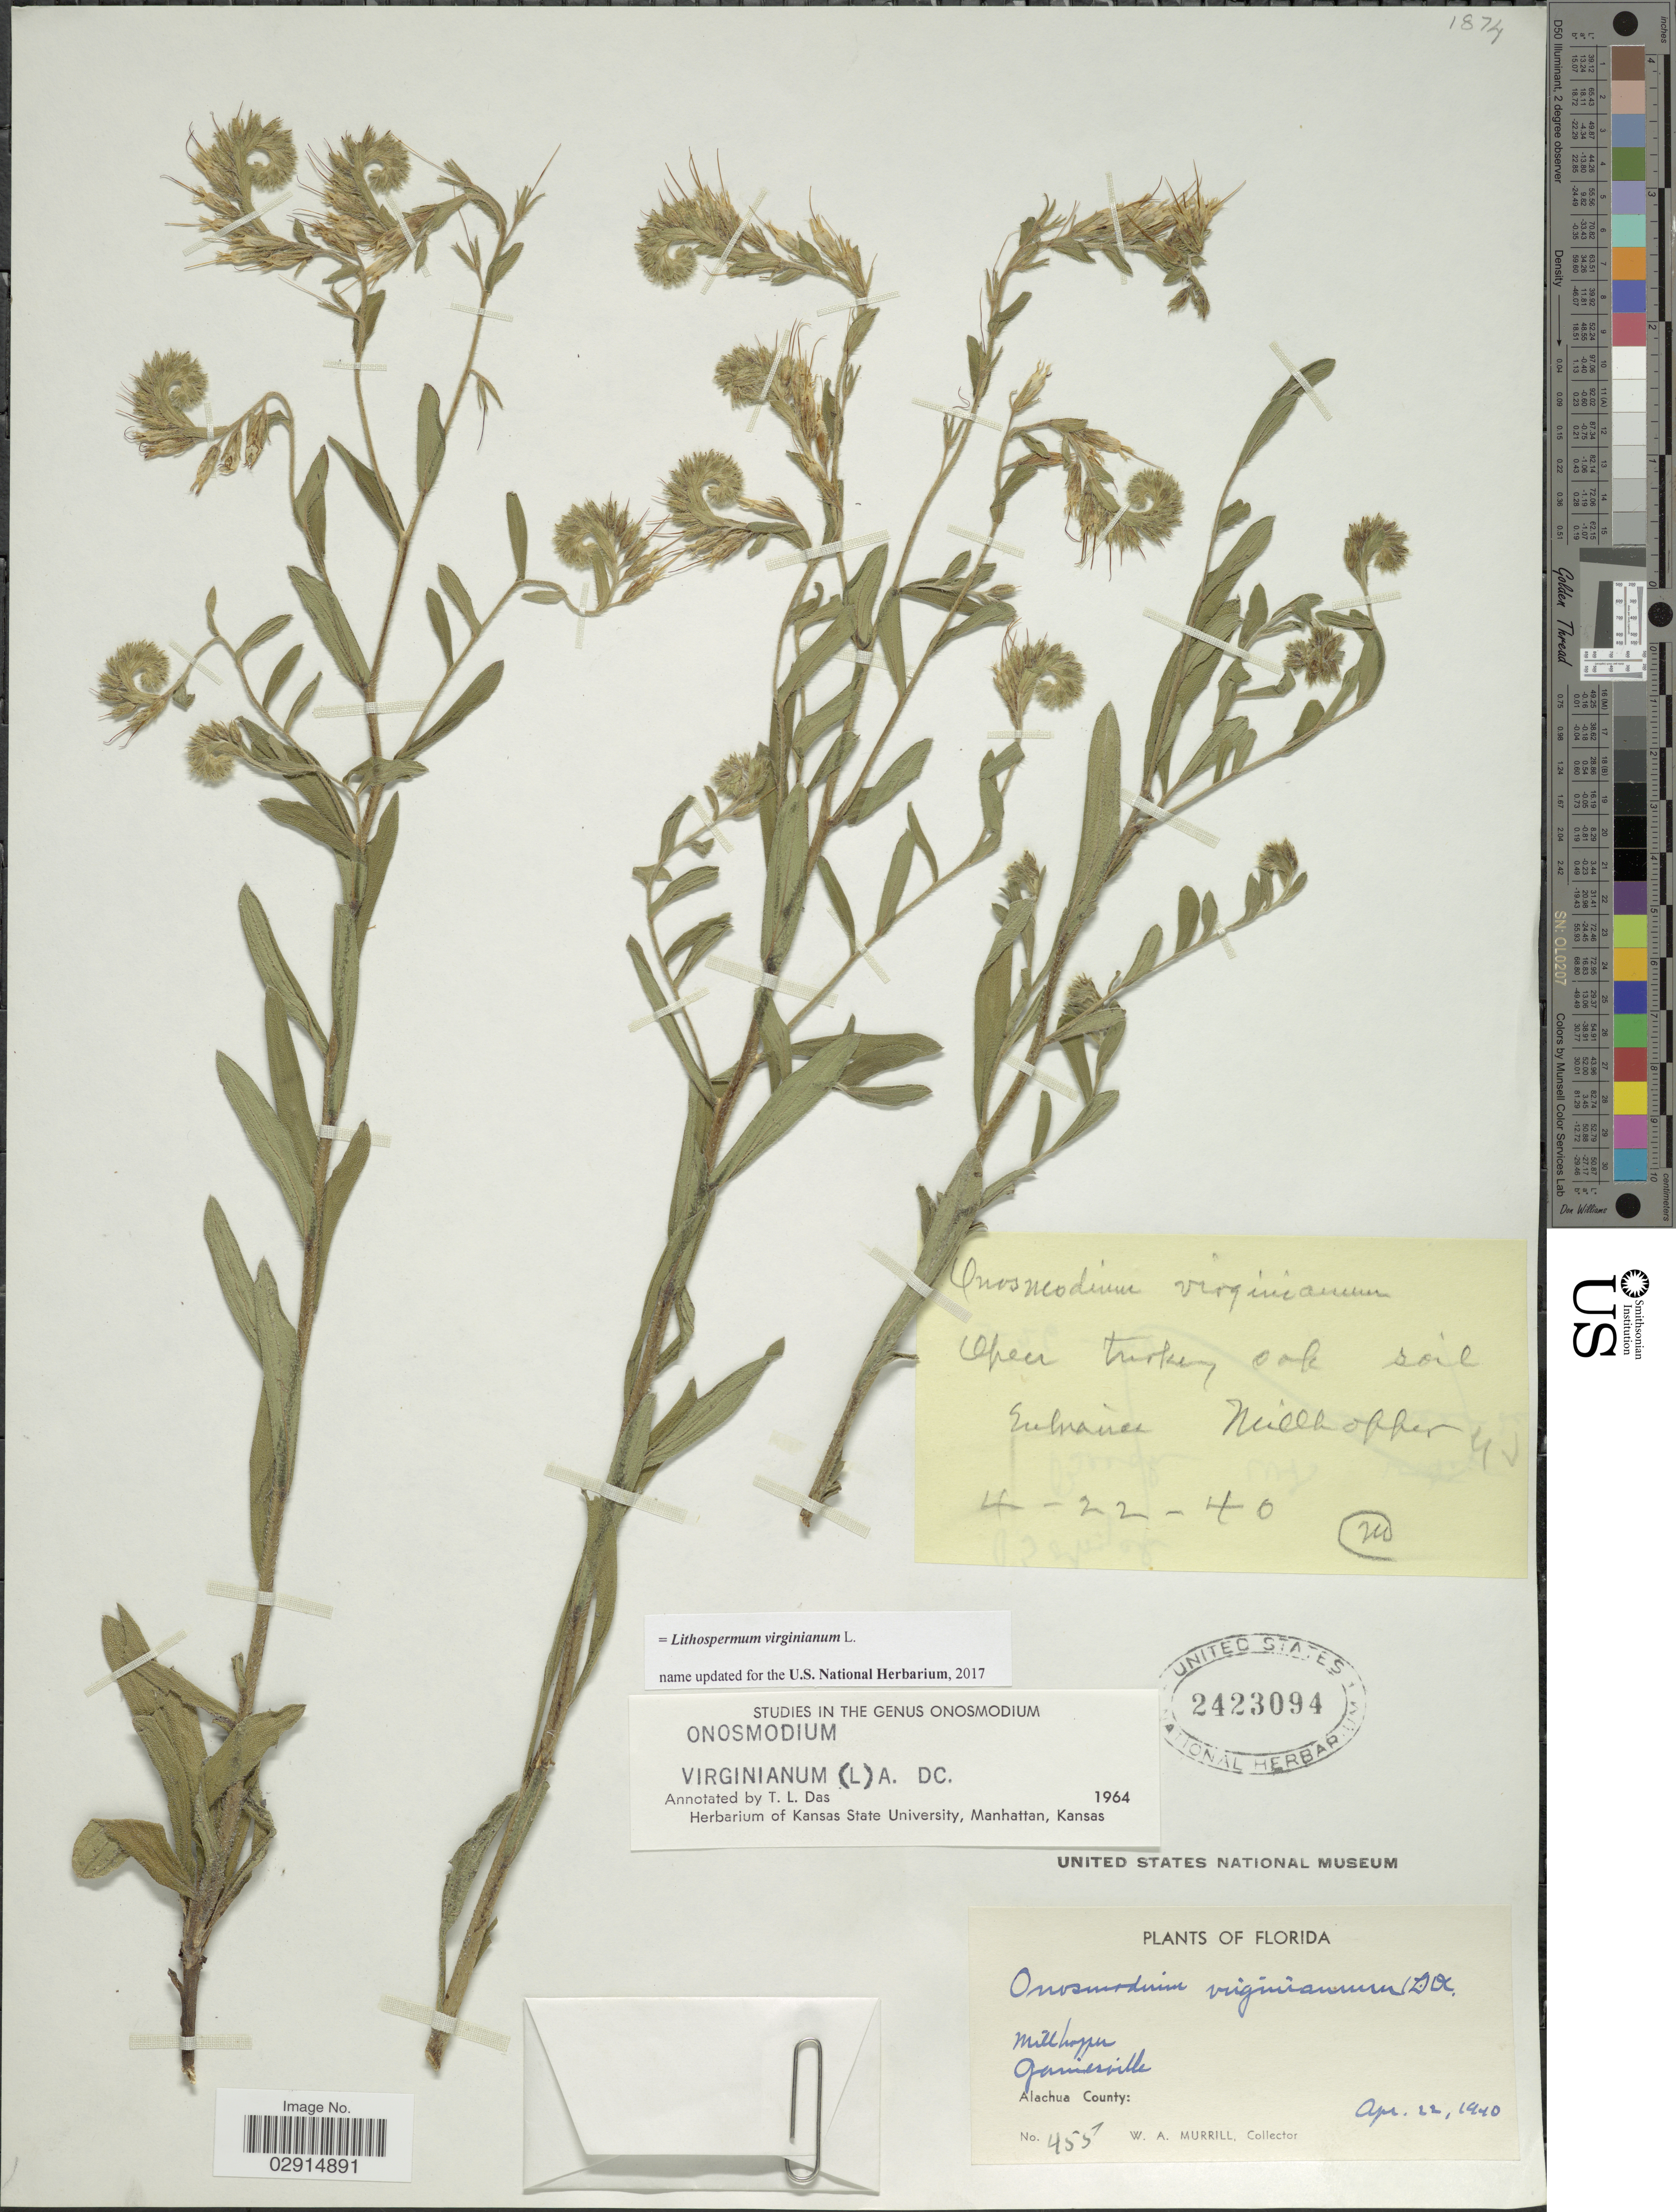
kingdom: Plantae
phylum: Tracheophyta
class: Magnoliopsida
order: Boraginales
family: Boraginaceae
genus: Lithospermum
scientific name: Lithospermum virginianum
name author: L.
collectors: W. A. Murrill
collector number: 455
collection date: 1940-04-22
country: United States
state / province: Florida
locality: Millhopper. Gainesville. Alachua County. Florida.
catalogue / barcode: US 2423094